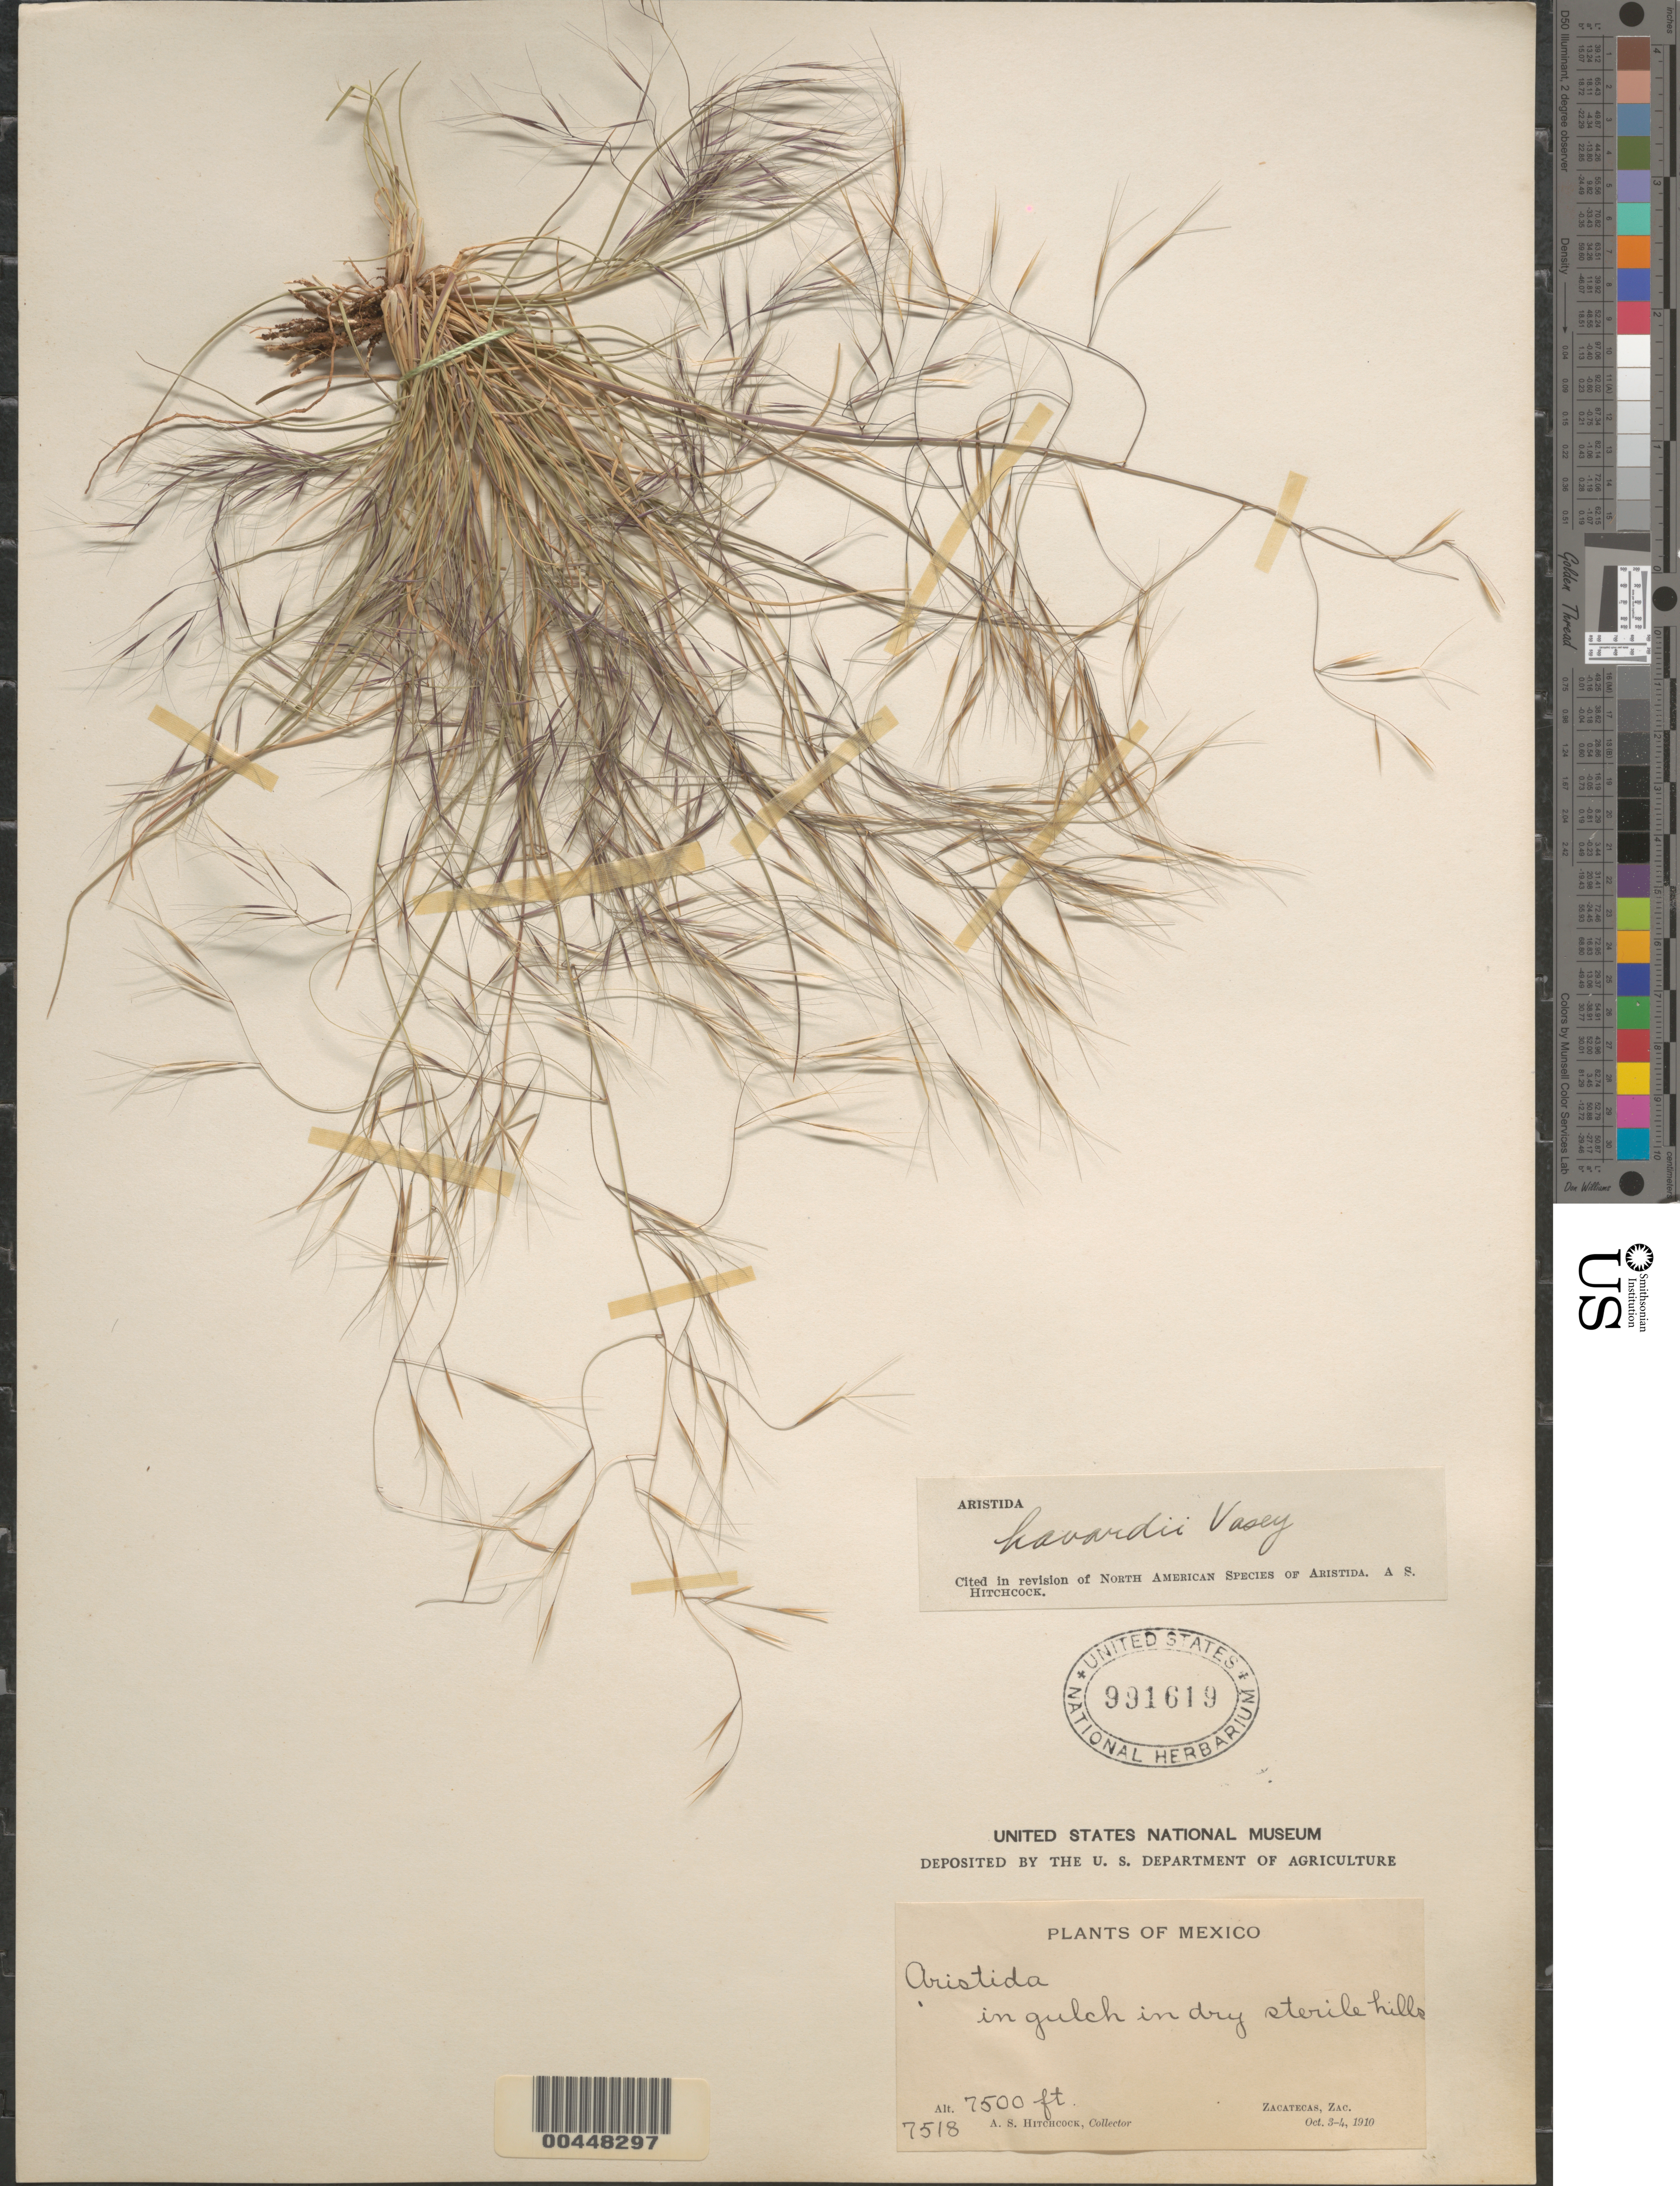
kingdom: Plantae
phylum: Tracheophyta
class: Liliopsida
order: Poales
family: Poaceae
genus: Aristida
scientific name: Aristida barbata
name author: E. Fourn.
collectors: A. S. Hitchcock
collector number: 7518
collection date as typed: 3 Oct 1910 to 4 Oct 1910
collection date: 1910-10-03/1910-10-04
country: Mexico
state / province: Zacatecas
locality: Zacatecas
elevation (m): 2286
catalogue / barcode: US 991619